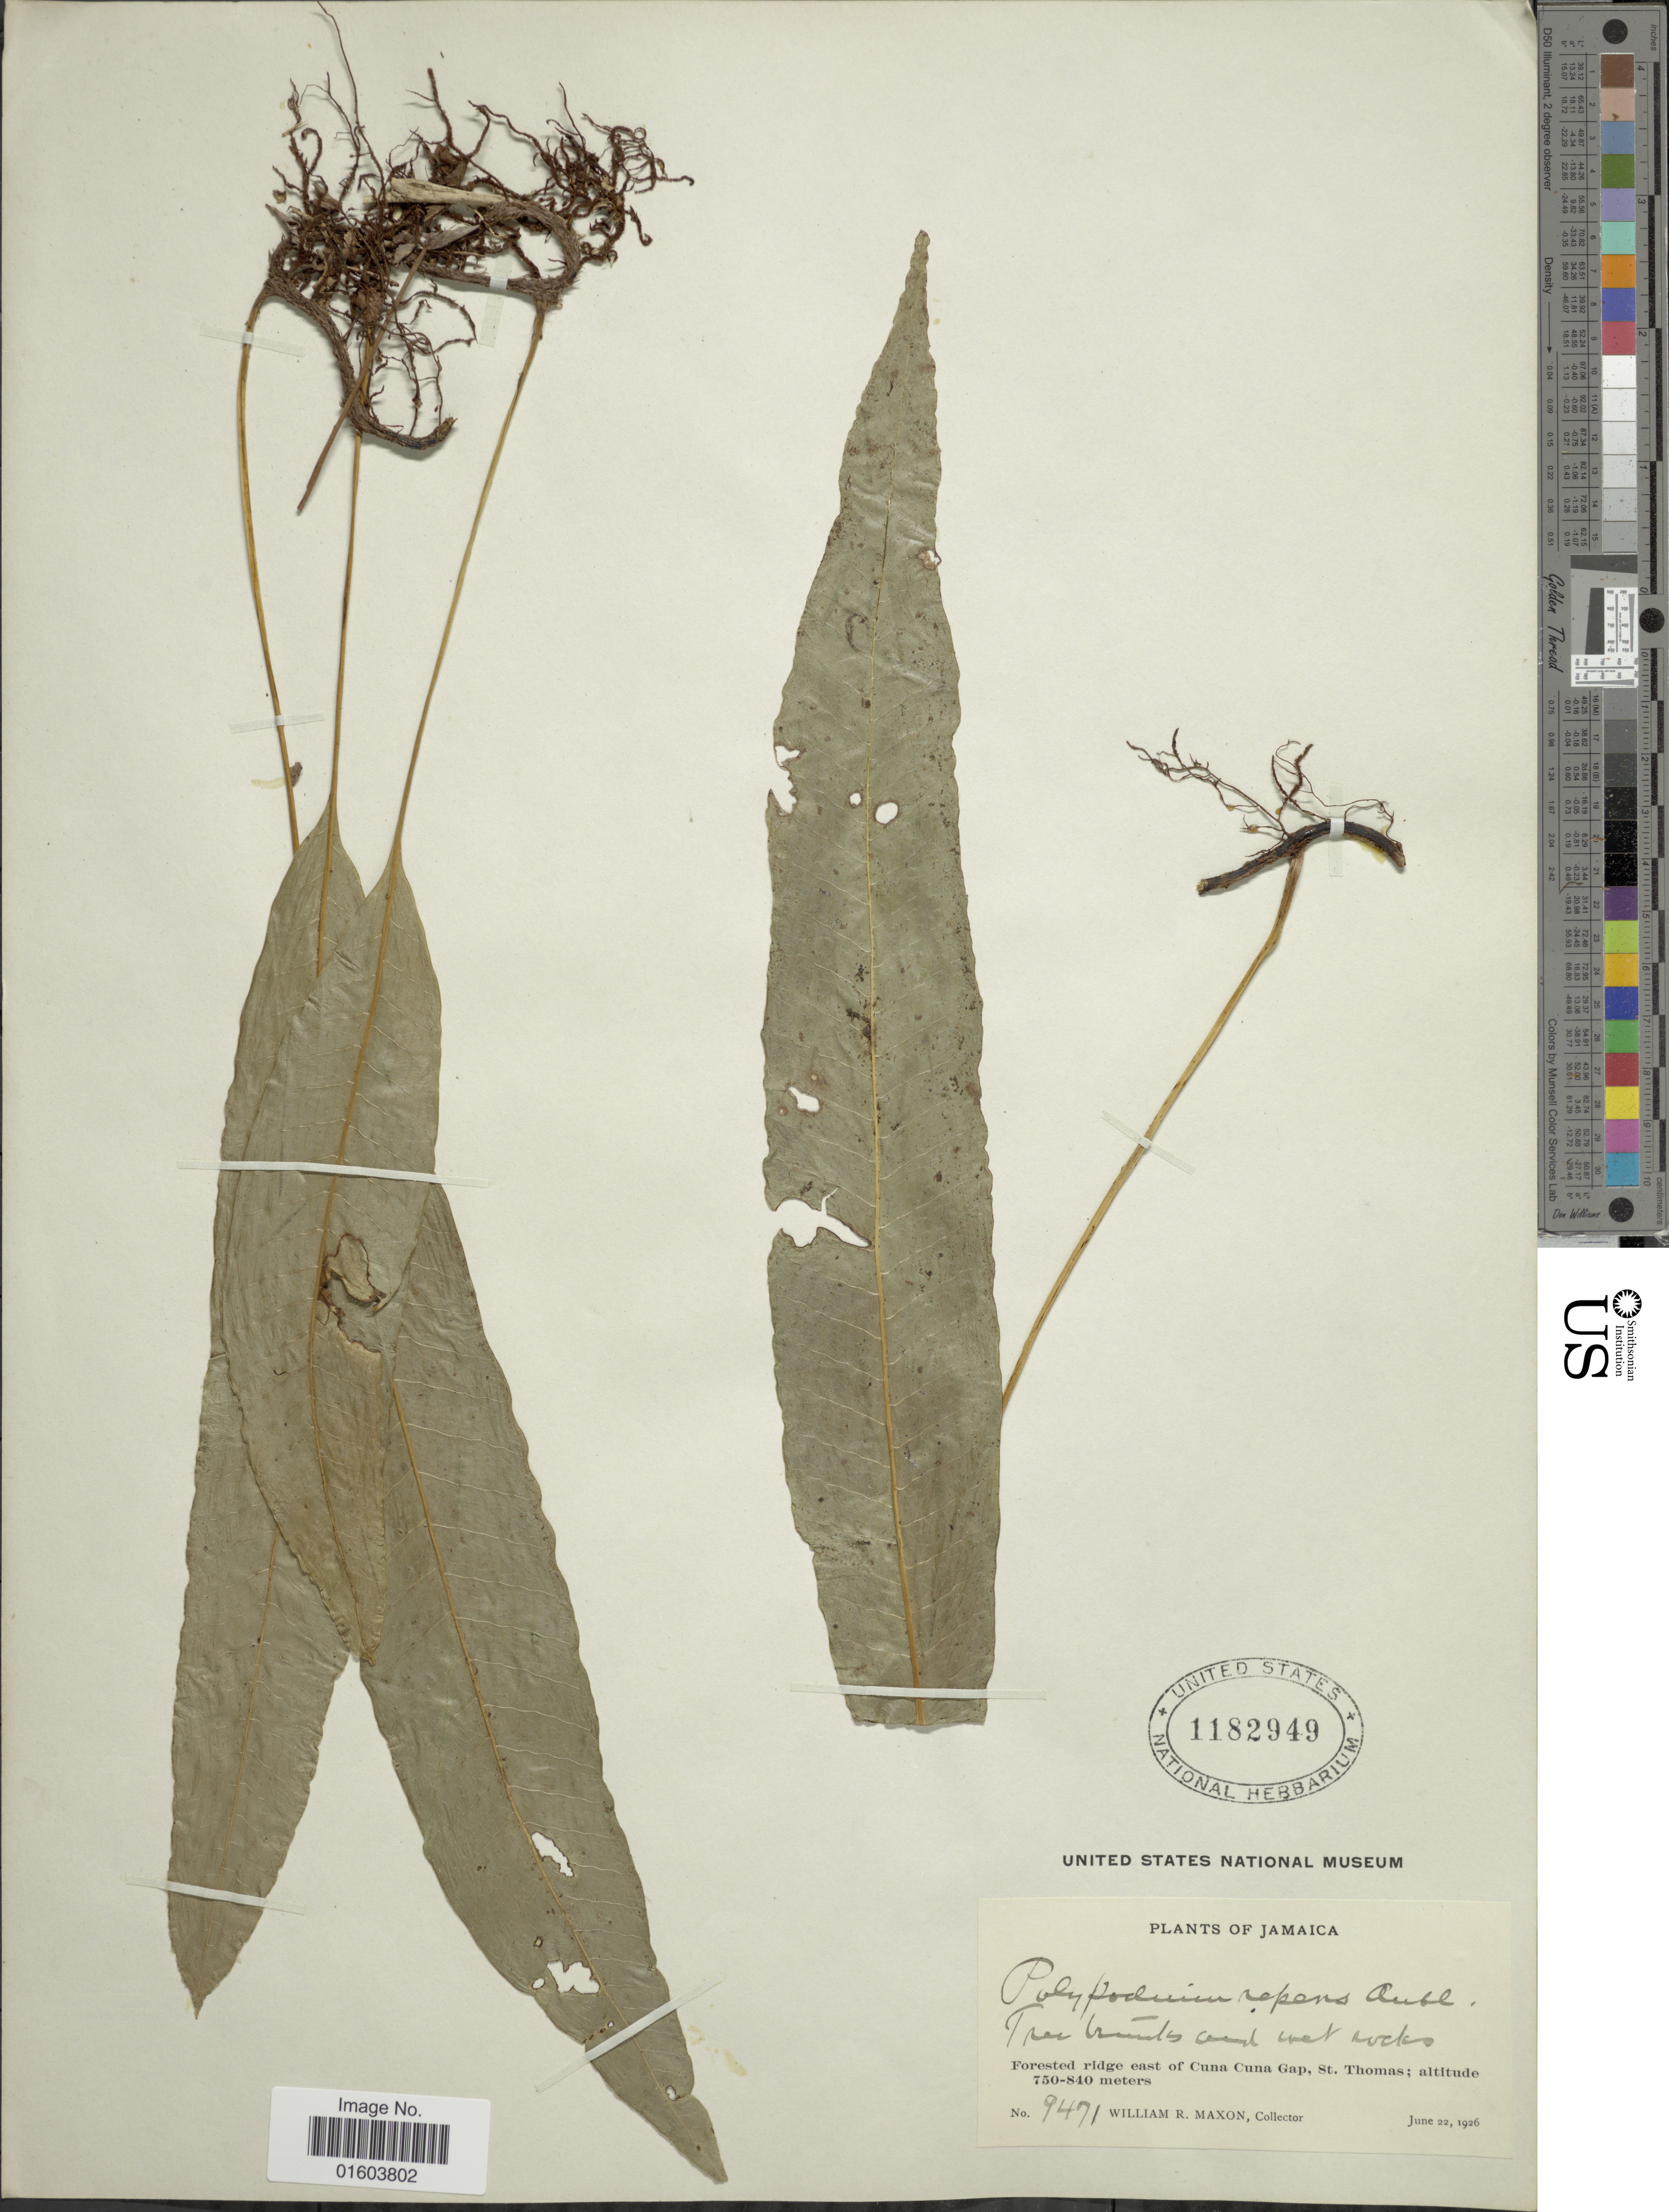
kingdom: Plantae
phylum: Tracheophyta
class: Polypodiopsida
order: Polypodiales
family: Polypodiaceae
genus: Campyloneurum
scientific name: Campyloneurum repens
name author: (Aubl.) C. Presl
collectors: W. R. Maxon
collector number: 9471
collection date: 1926-06-22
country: Jamaica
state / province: Saint Thomas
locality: Jamaica. Forested ridge east of Cuna Cuna Gap, St. Thomas.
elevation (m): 750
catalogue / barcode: US 1182949